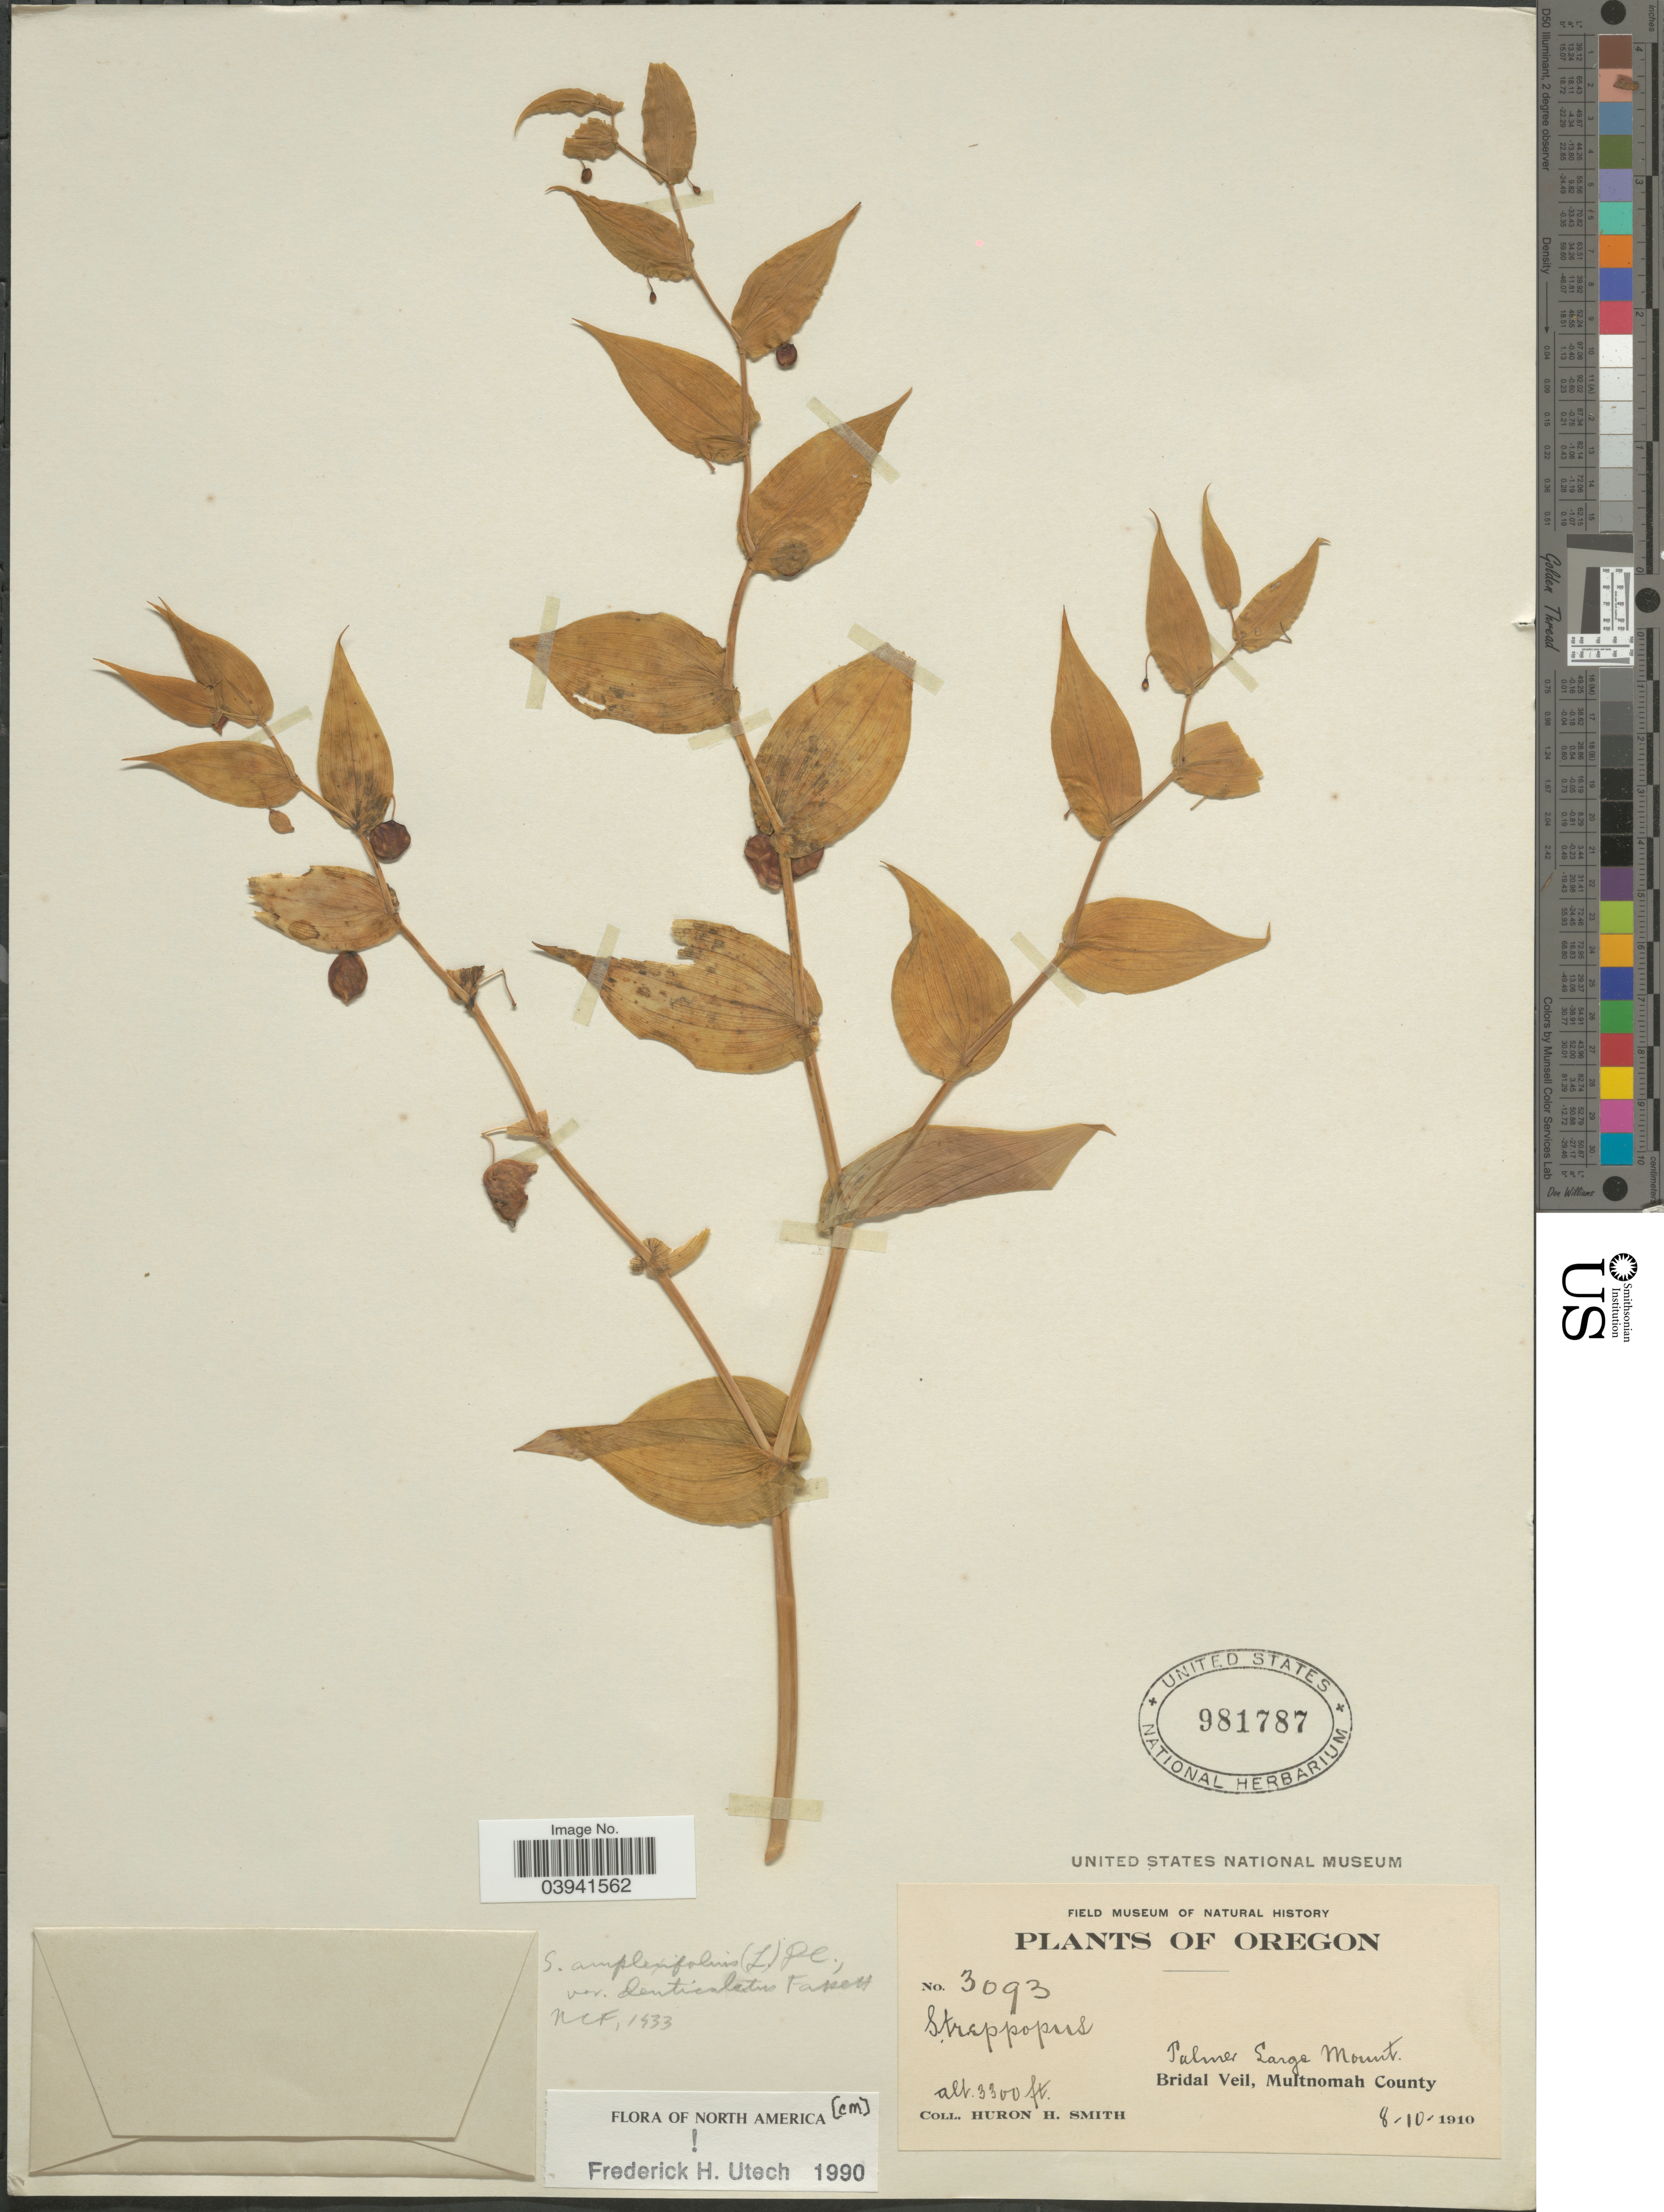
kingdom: Plantae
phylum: Tracheophyta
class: Liliopsida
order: Liliales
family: Liliaceae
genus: Streptopus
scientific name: Streptopus amplexifolius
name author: (L.) DC.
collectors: Huron H. Smith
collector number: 3093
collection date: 1910-08-10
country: United States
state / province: Oregon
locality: Palmer Large Mount. Bridal Veil, Multnomah County.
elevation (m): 1006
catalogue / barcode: US 981787